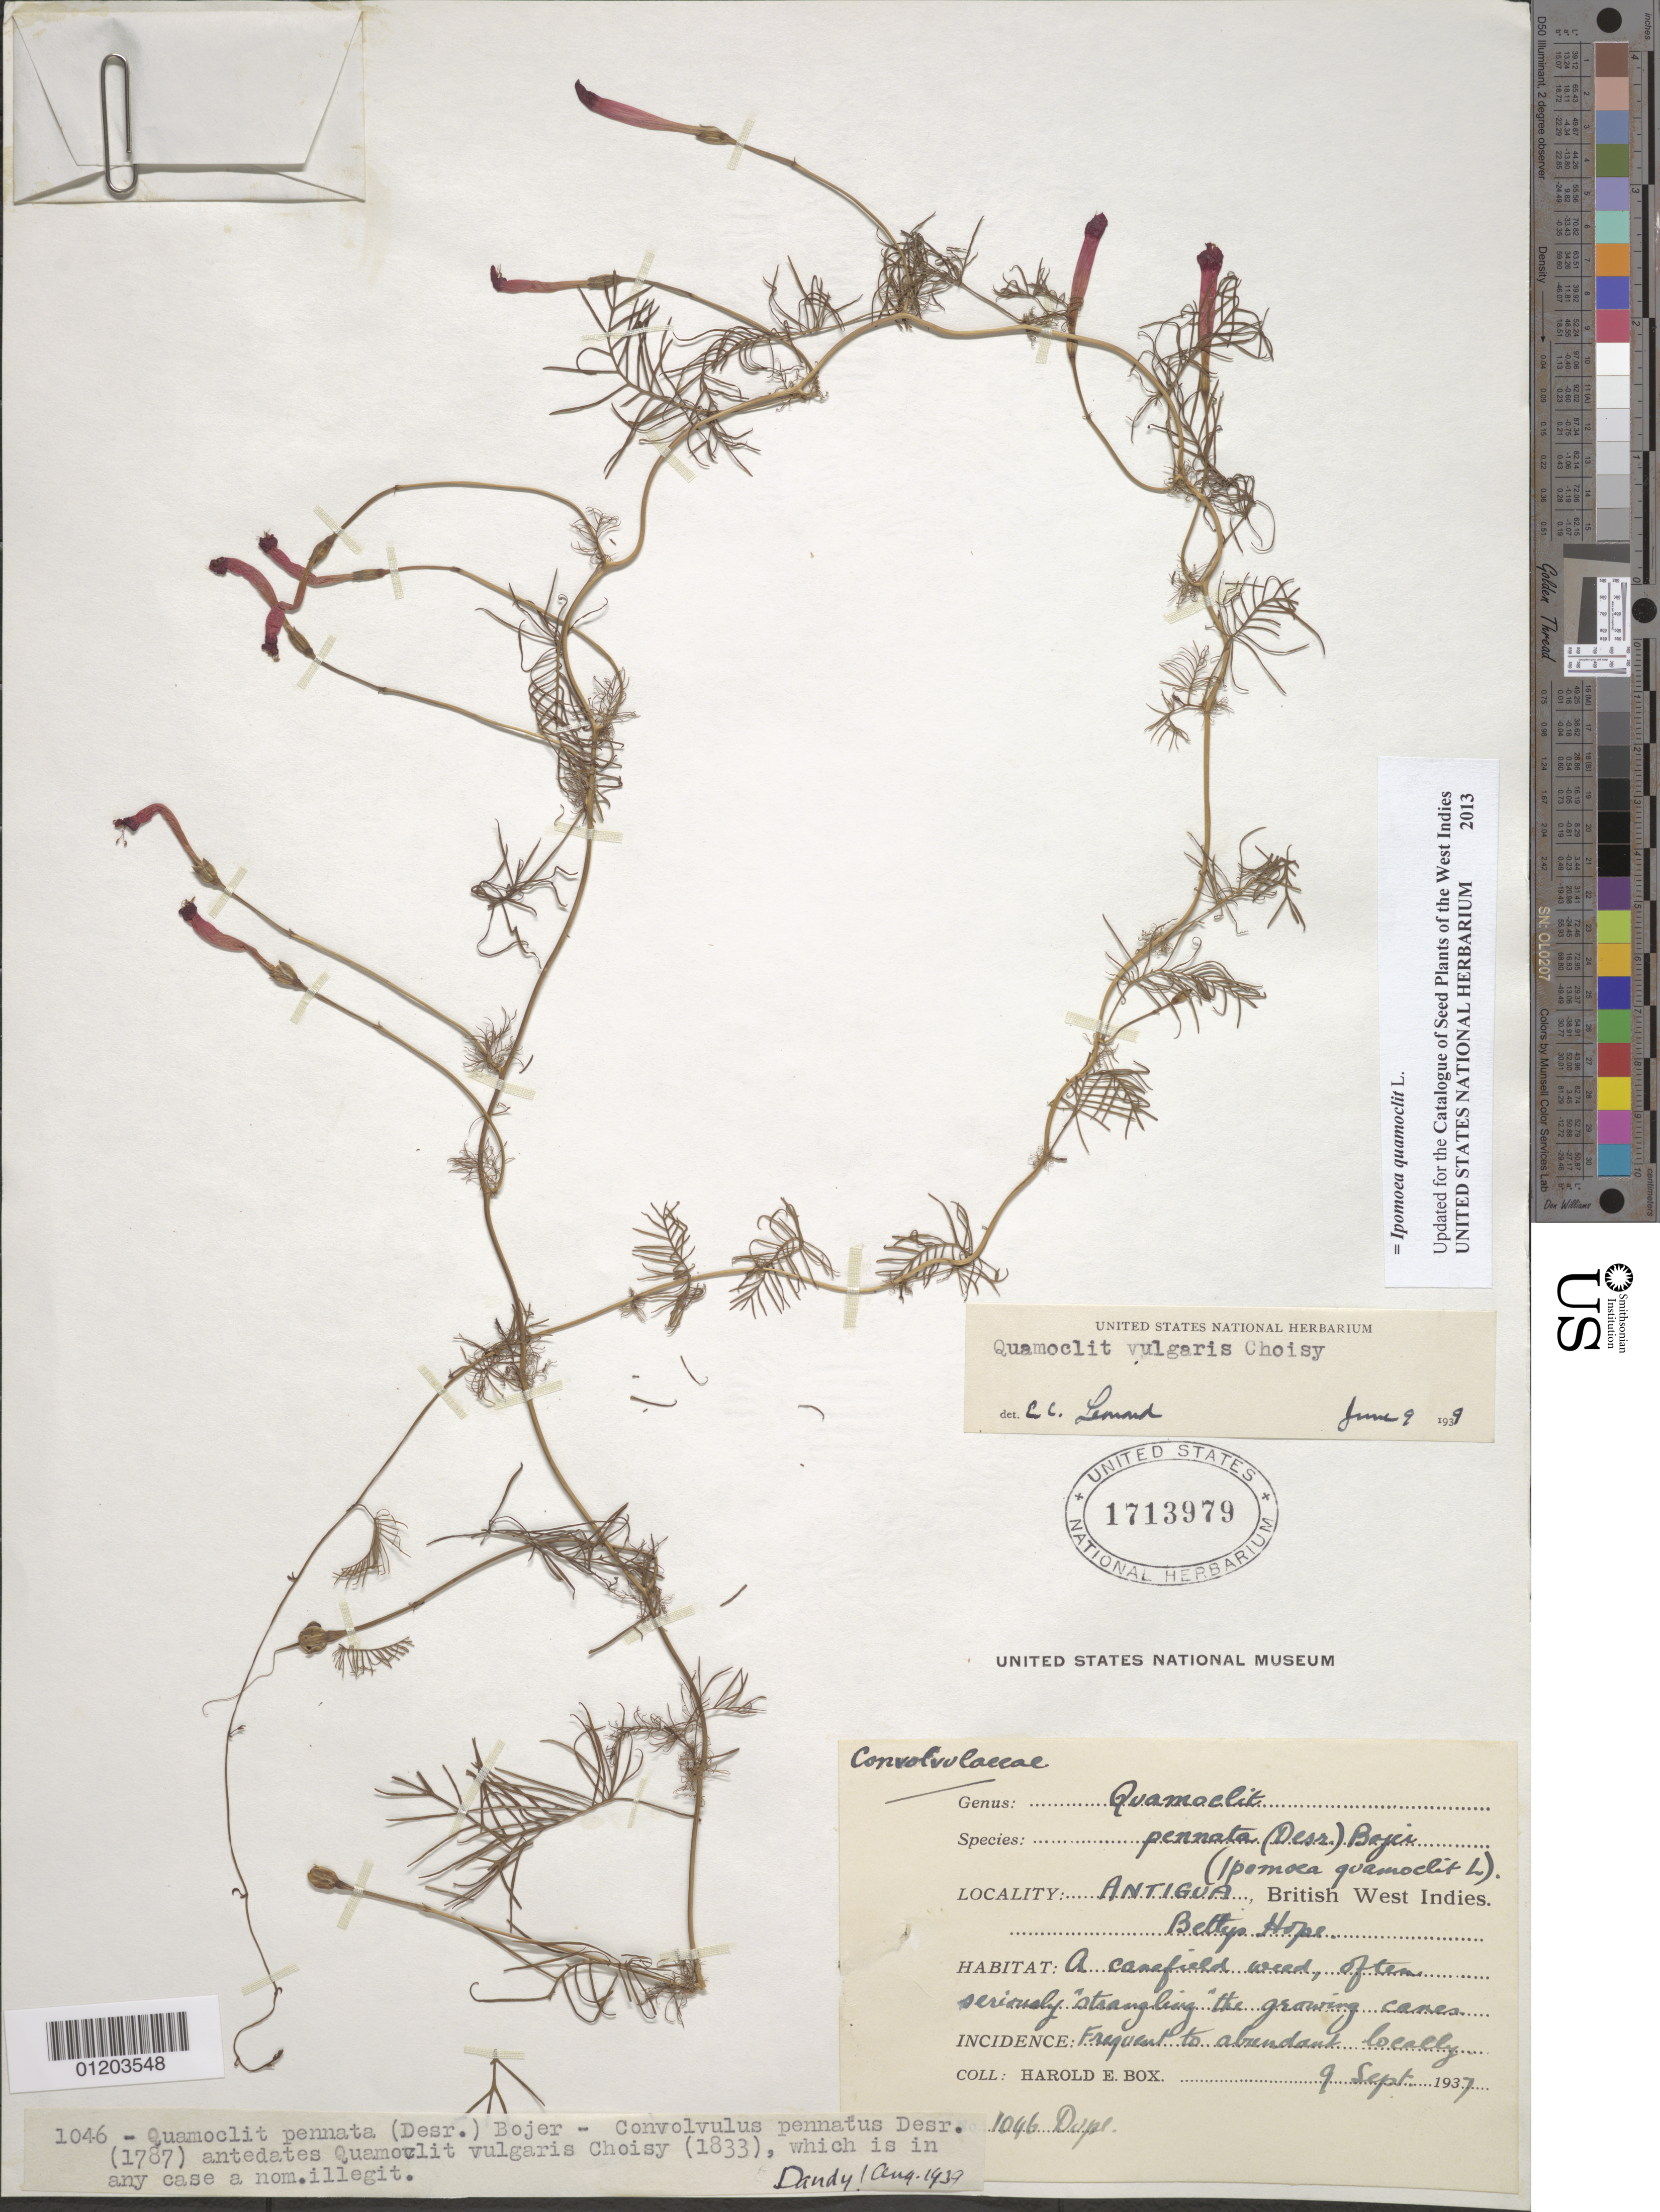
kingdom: Plantae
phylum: Tracheophyta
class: Magnoliopsida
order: Solanales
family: Convolvulaceae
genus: Ipomoea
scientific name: Ipomoea quamoclit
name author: L.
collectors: H. E. Box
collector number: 1046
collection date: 1937-09-09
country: Antigua and Barbuda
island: Antigua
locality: Betty's Hope.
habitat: Frequent to abundant locally.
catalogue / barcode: US 1713979